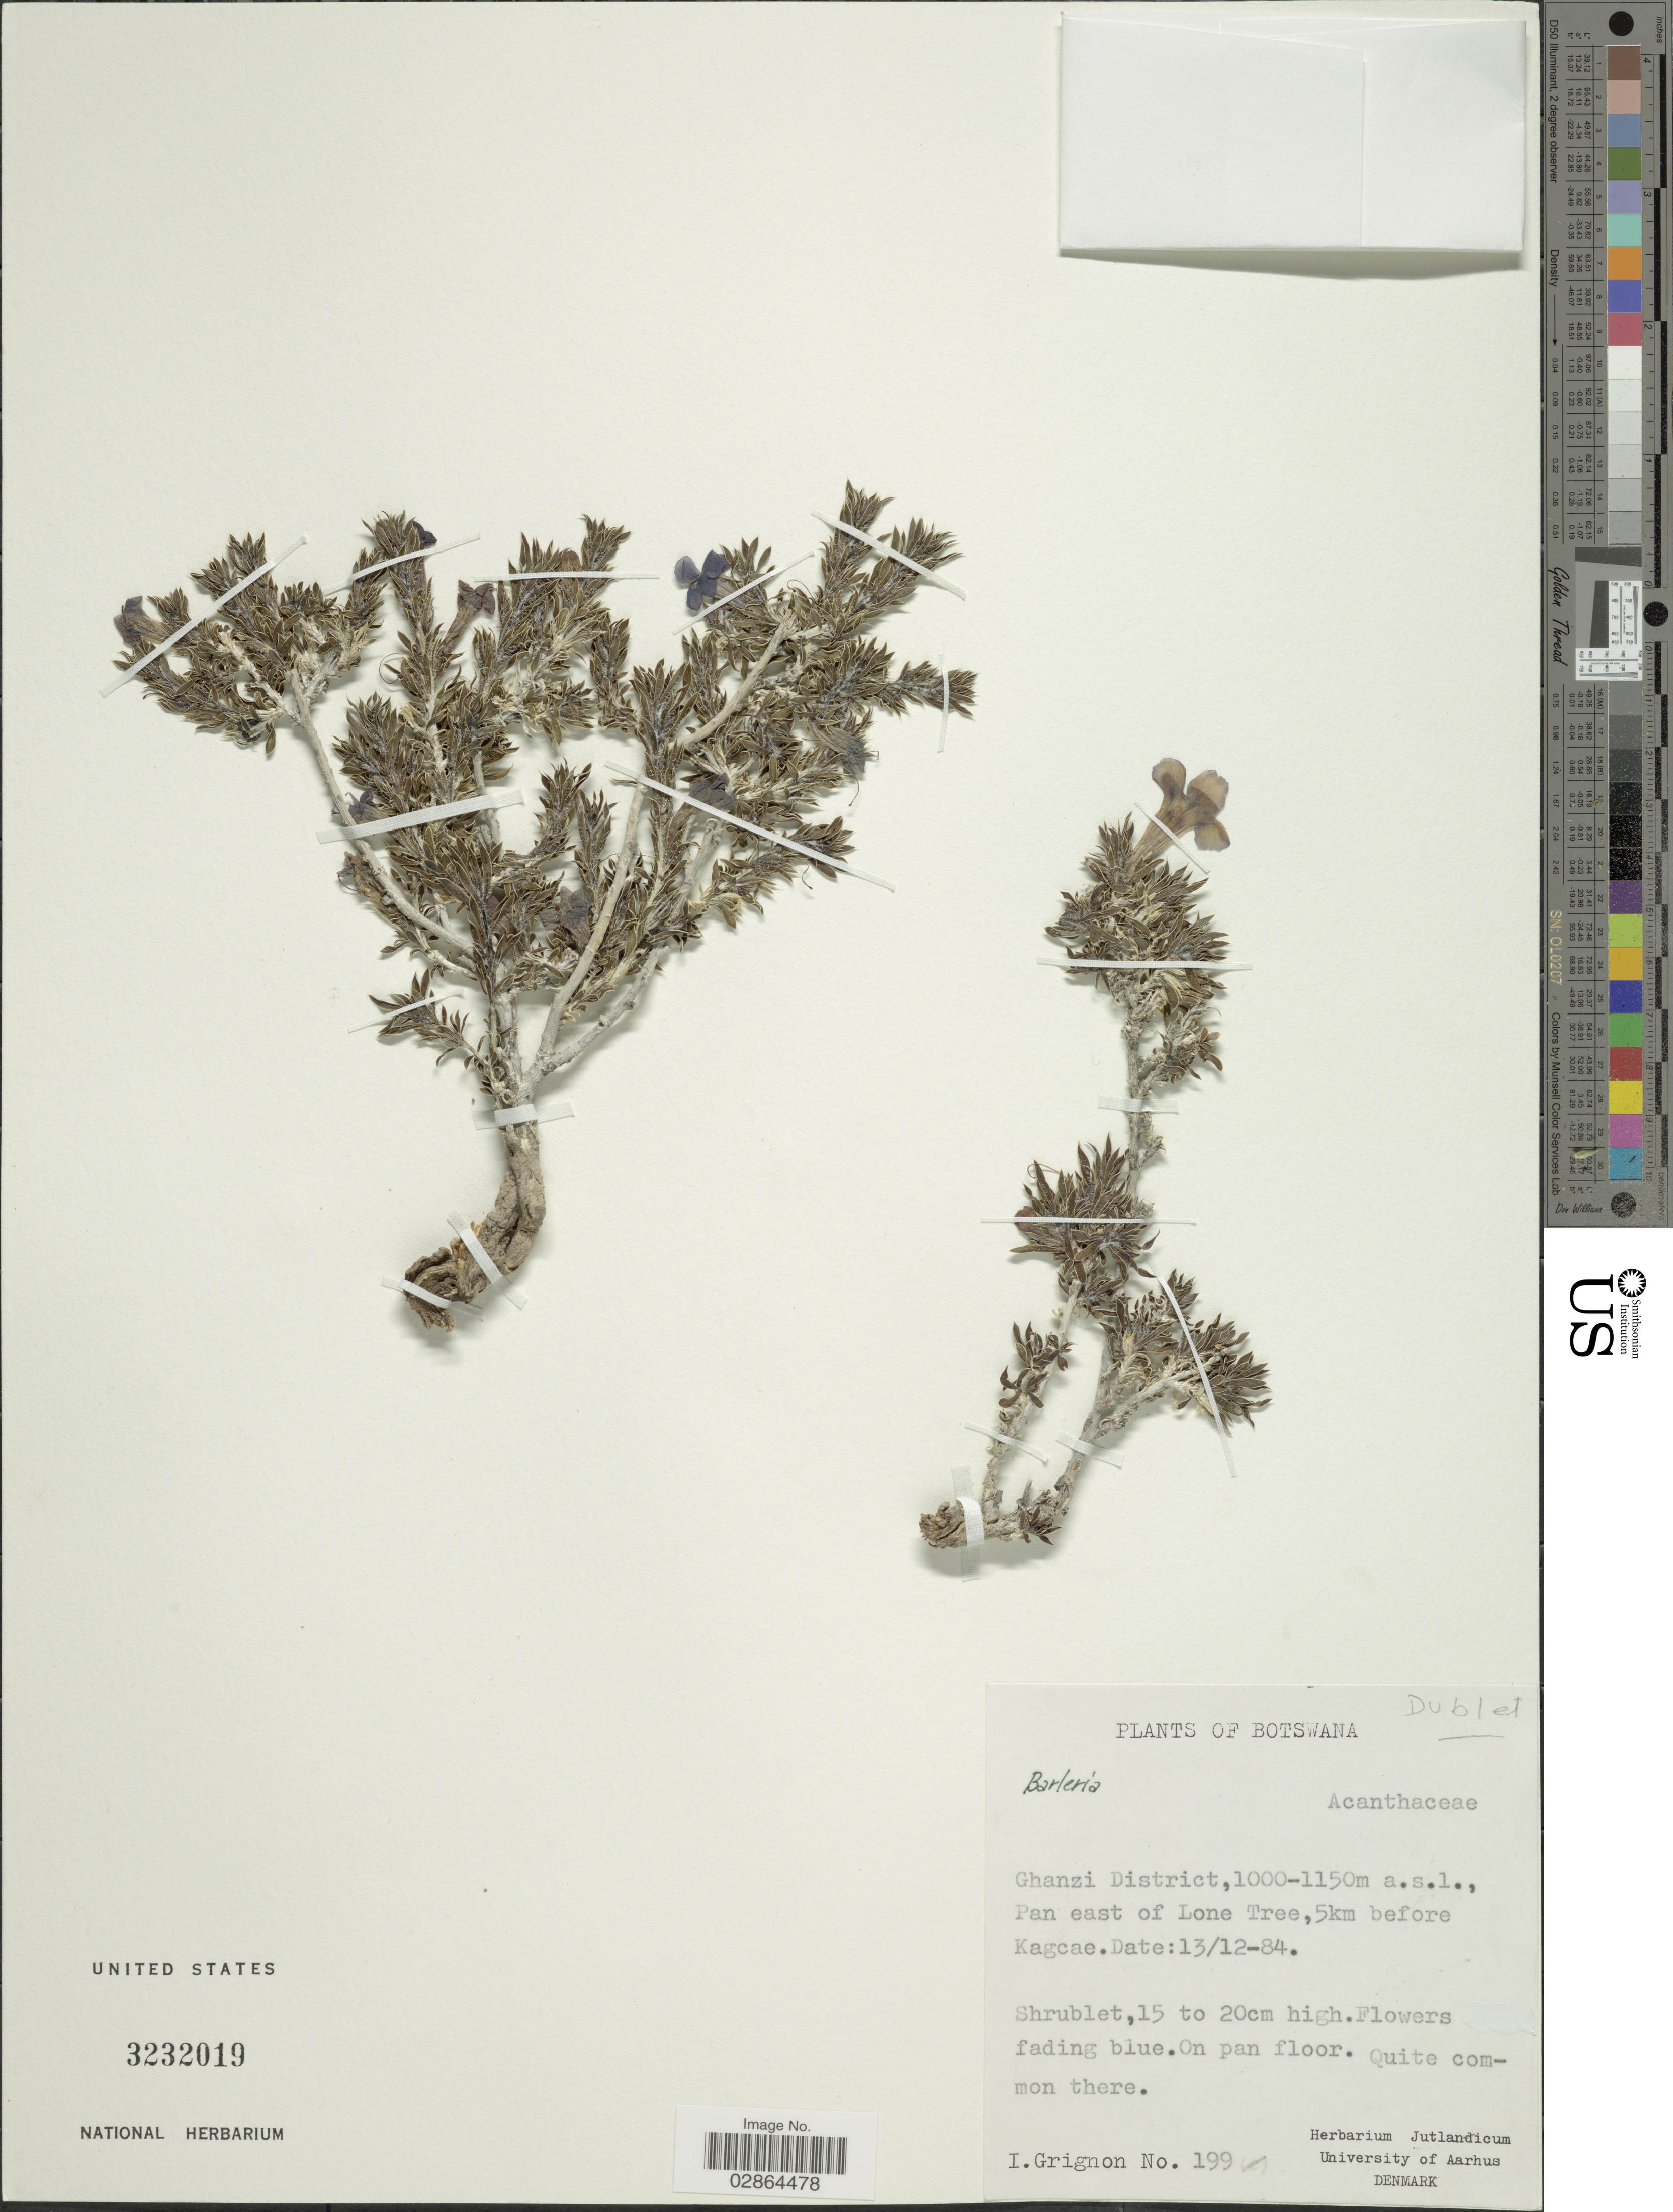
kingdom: Plantae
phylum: Tracheophyta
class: Magnoliopsida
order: Lamiales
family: Acanthaceae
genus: Barleria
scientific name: Barleria sp.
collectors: I. Grignon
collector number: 199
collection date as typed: Transcribed d/m/y: 13/12/84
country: Botswana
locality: Ghanzi District, Pan east of Lone Tree, 5km before Kagcae.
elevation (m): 1000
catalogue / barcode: US 3232019